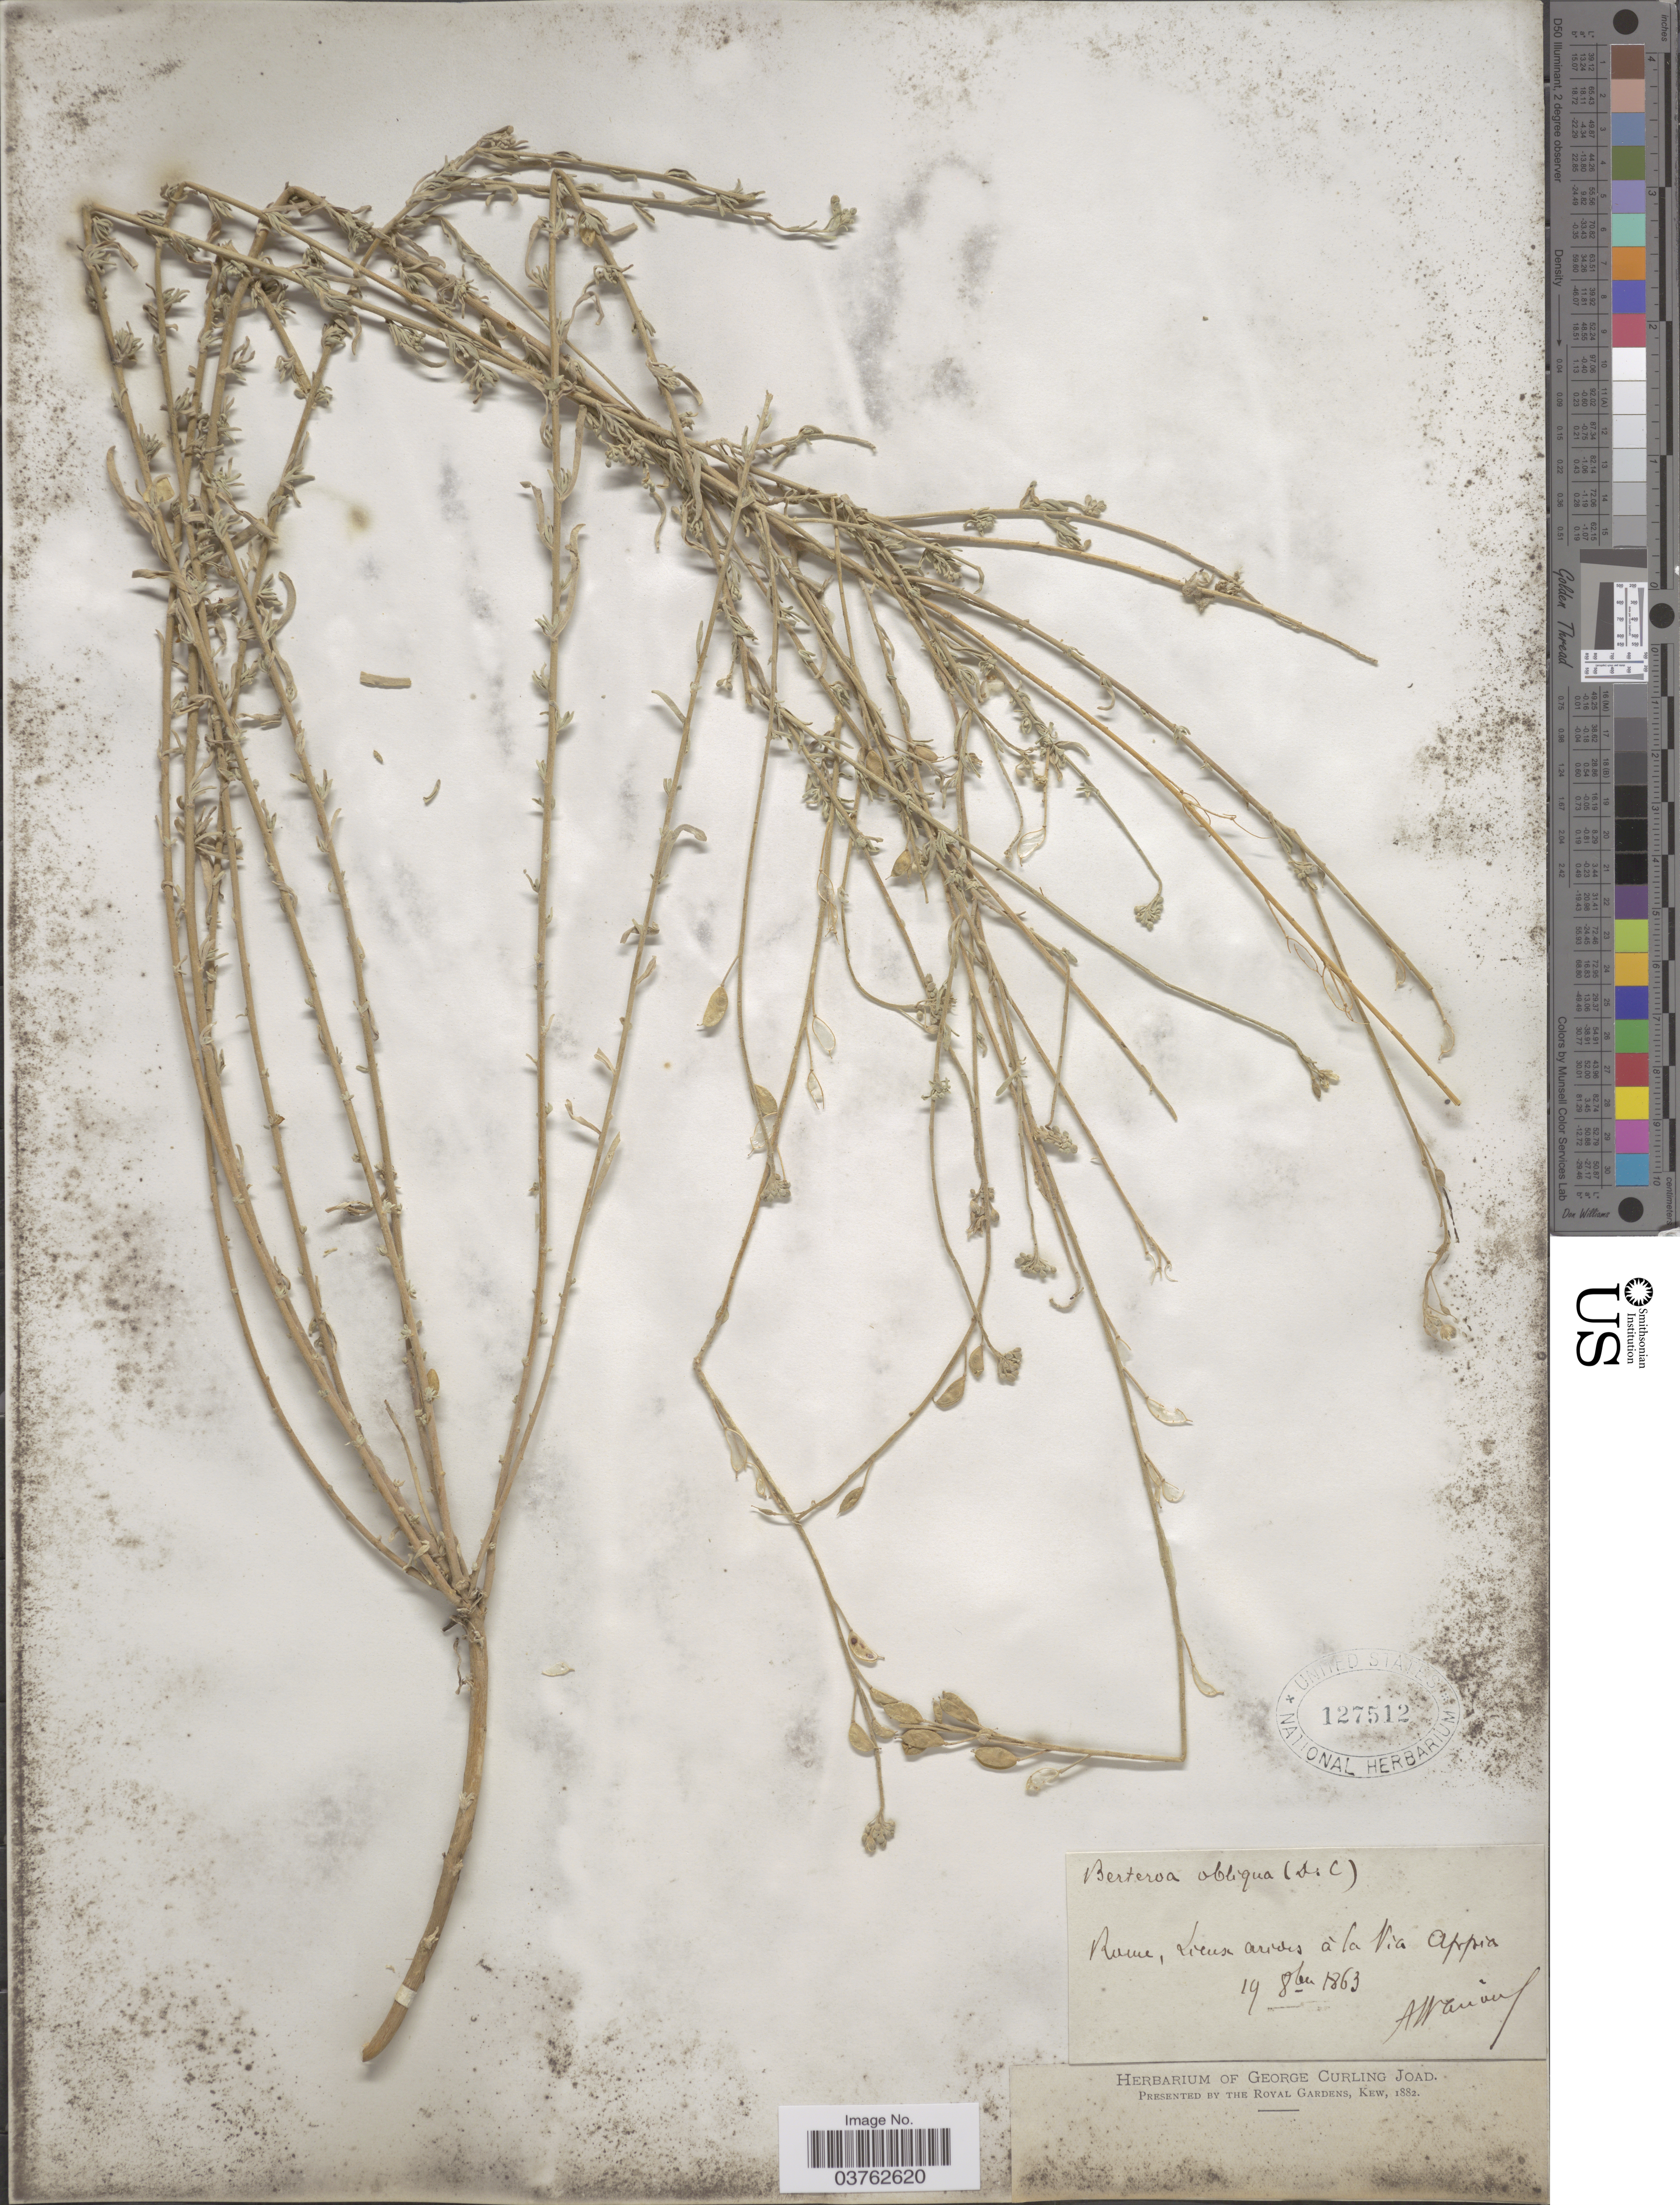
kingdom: Plantae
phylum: Tracheophyta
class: Magnoliopsida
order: Brassicales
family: Brassicaceae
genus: Berteroa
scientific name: Berteroa obliqua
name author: (Sm.) DC.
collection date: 1863-10-19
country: Italy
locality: Rome, Lieux arides á la Via Appia.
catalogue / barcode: US 127512